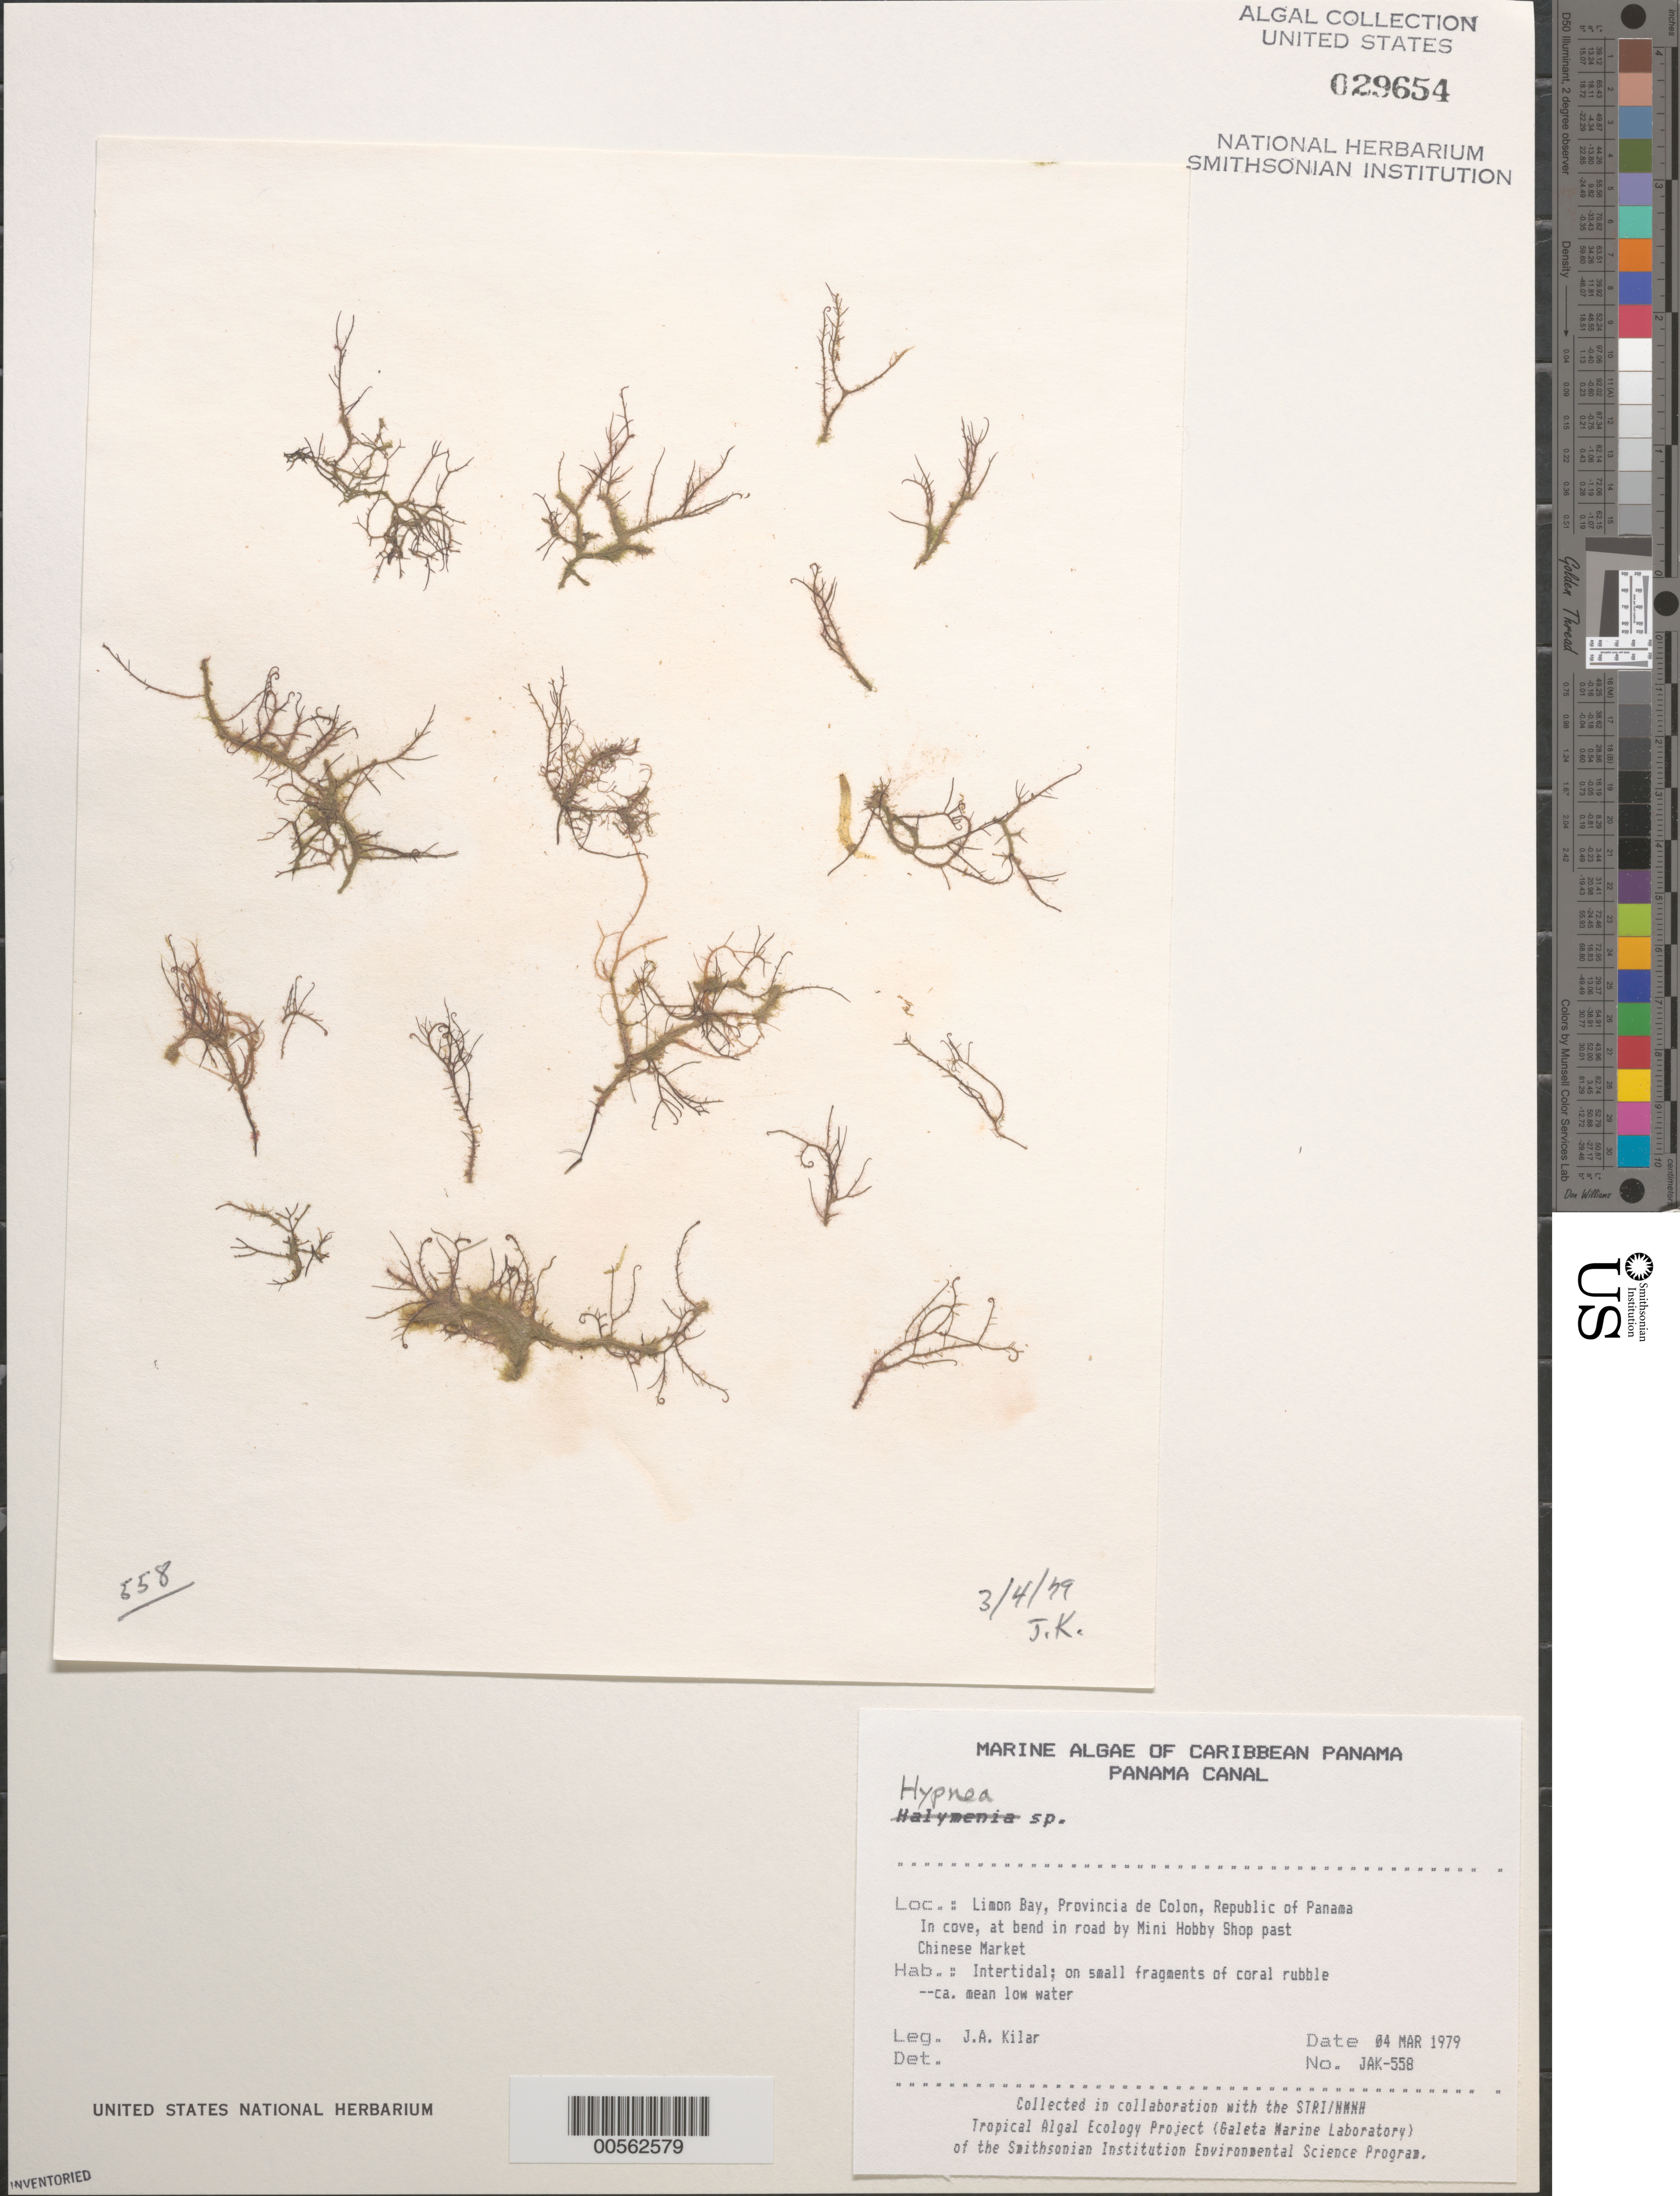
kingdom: Plantae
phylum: Rhodophyta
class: Florideophyceae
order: Gigartinales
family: Cystocloniaceae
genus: Hypnea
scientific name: Hypnea sp.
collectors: J. A. Kilar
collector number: JAK-558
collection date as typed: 04 Mar 1979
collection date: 1979-03-04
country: Panama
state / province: Colón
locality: Limon Bay, Panama Canal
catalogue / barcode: US 29654